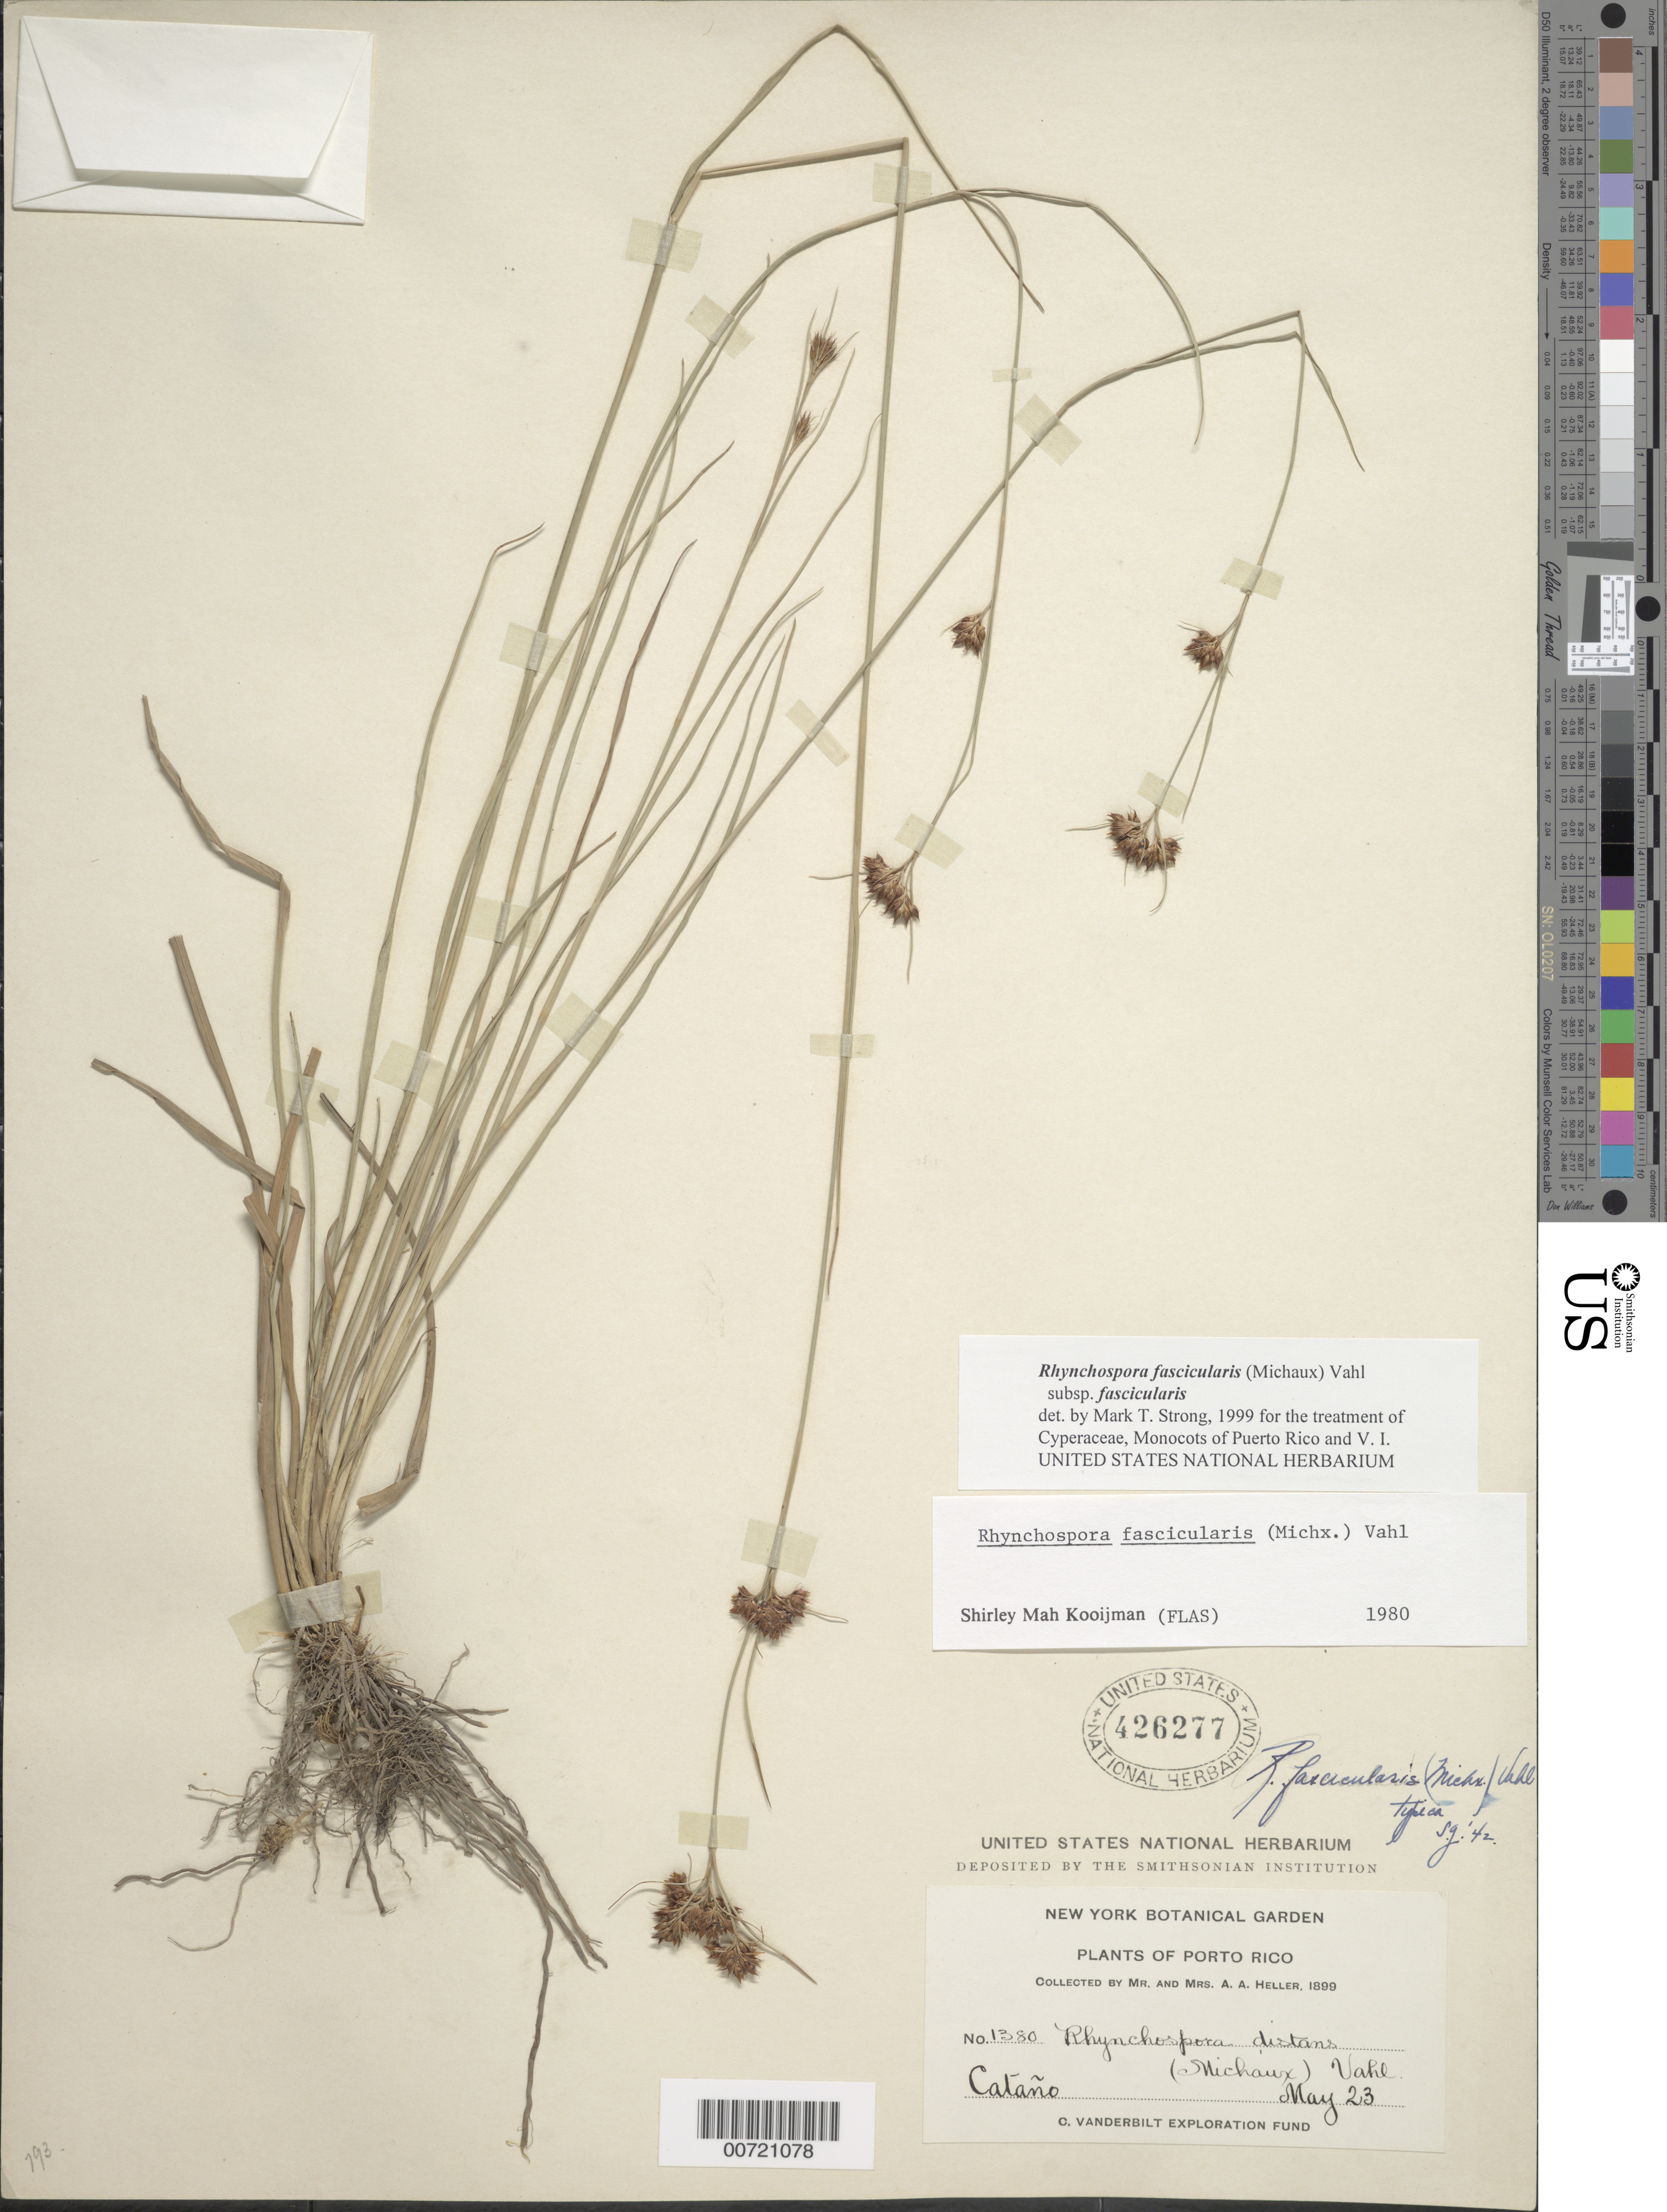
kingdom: Plantae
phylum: Tracheophyta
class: Liliopsida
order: Poales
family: Cyperaceae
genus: Rhynchospora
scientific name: Rhynchospora fascicularis subsp. fascicularis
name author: (Michx.) Vahl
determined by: Strong, M. T., (US), Smithsonian Institution - National Museum of Natural History (UNITED STATES)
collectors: A. A. Heller & E. G. Heller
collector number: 1380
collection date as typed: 23 May 1899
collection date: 1899-05-23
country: Puerto Rico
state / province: Cataño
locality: Cataño.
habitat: Wet sandy soil.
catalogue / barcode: US 426277